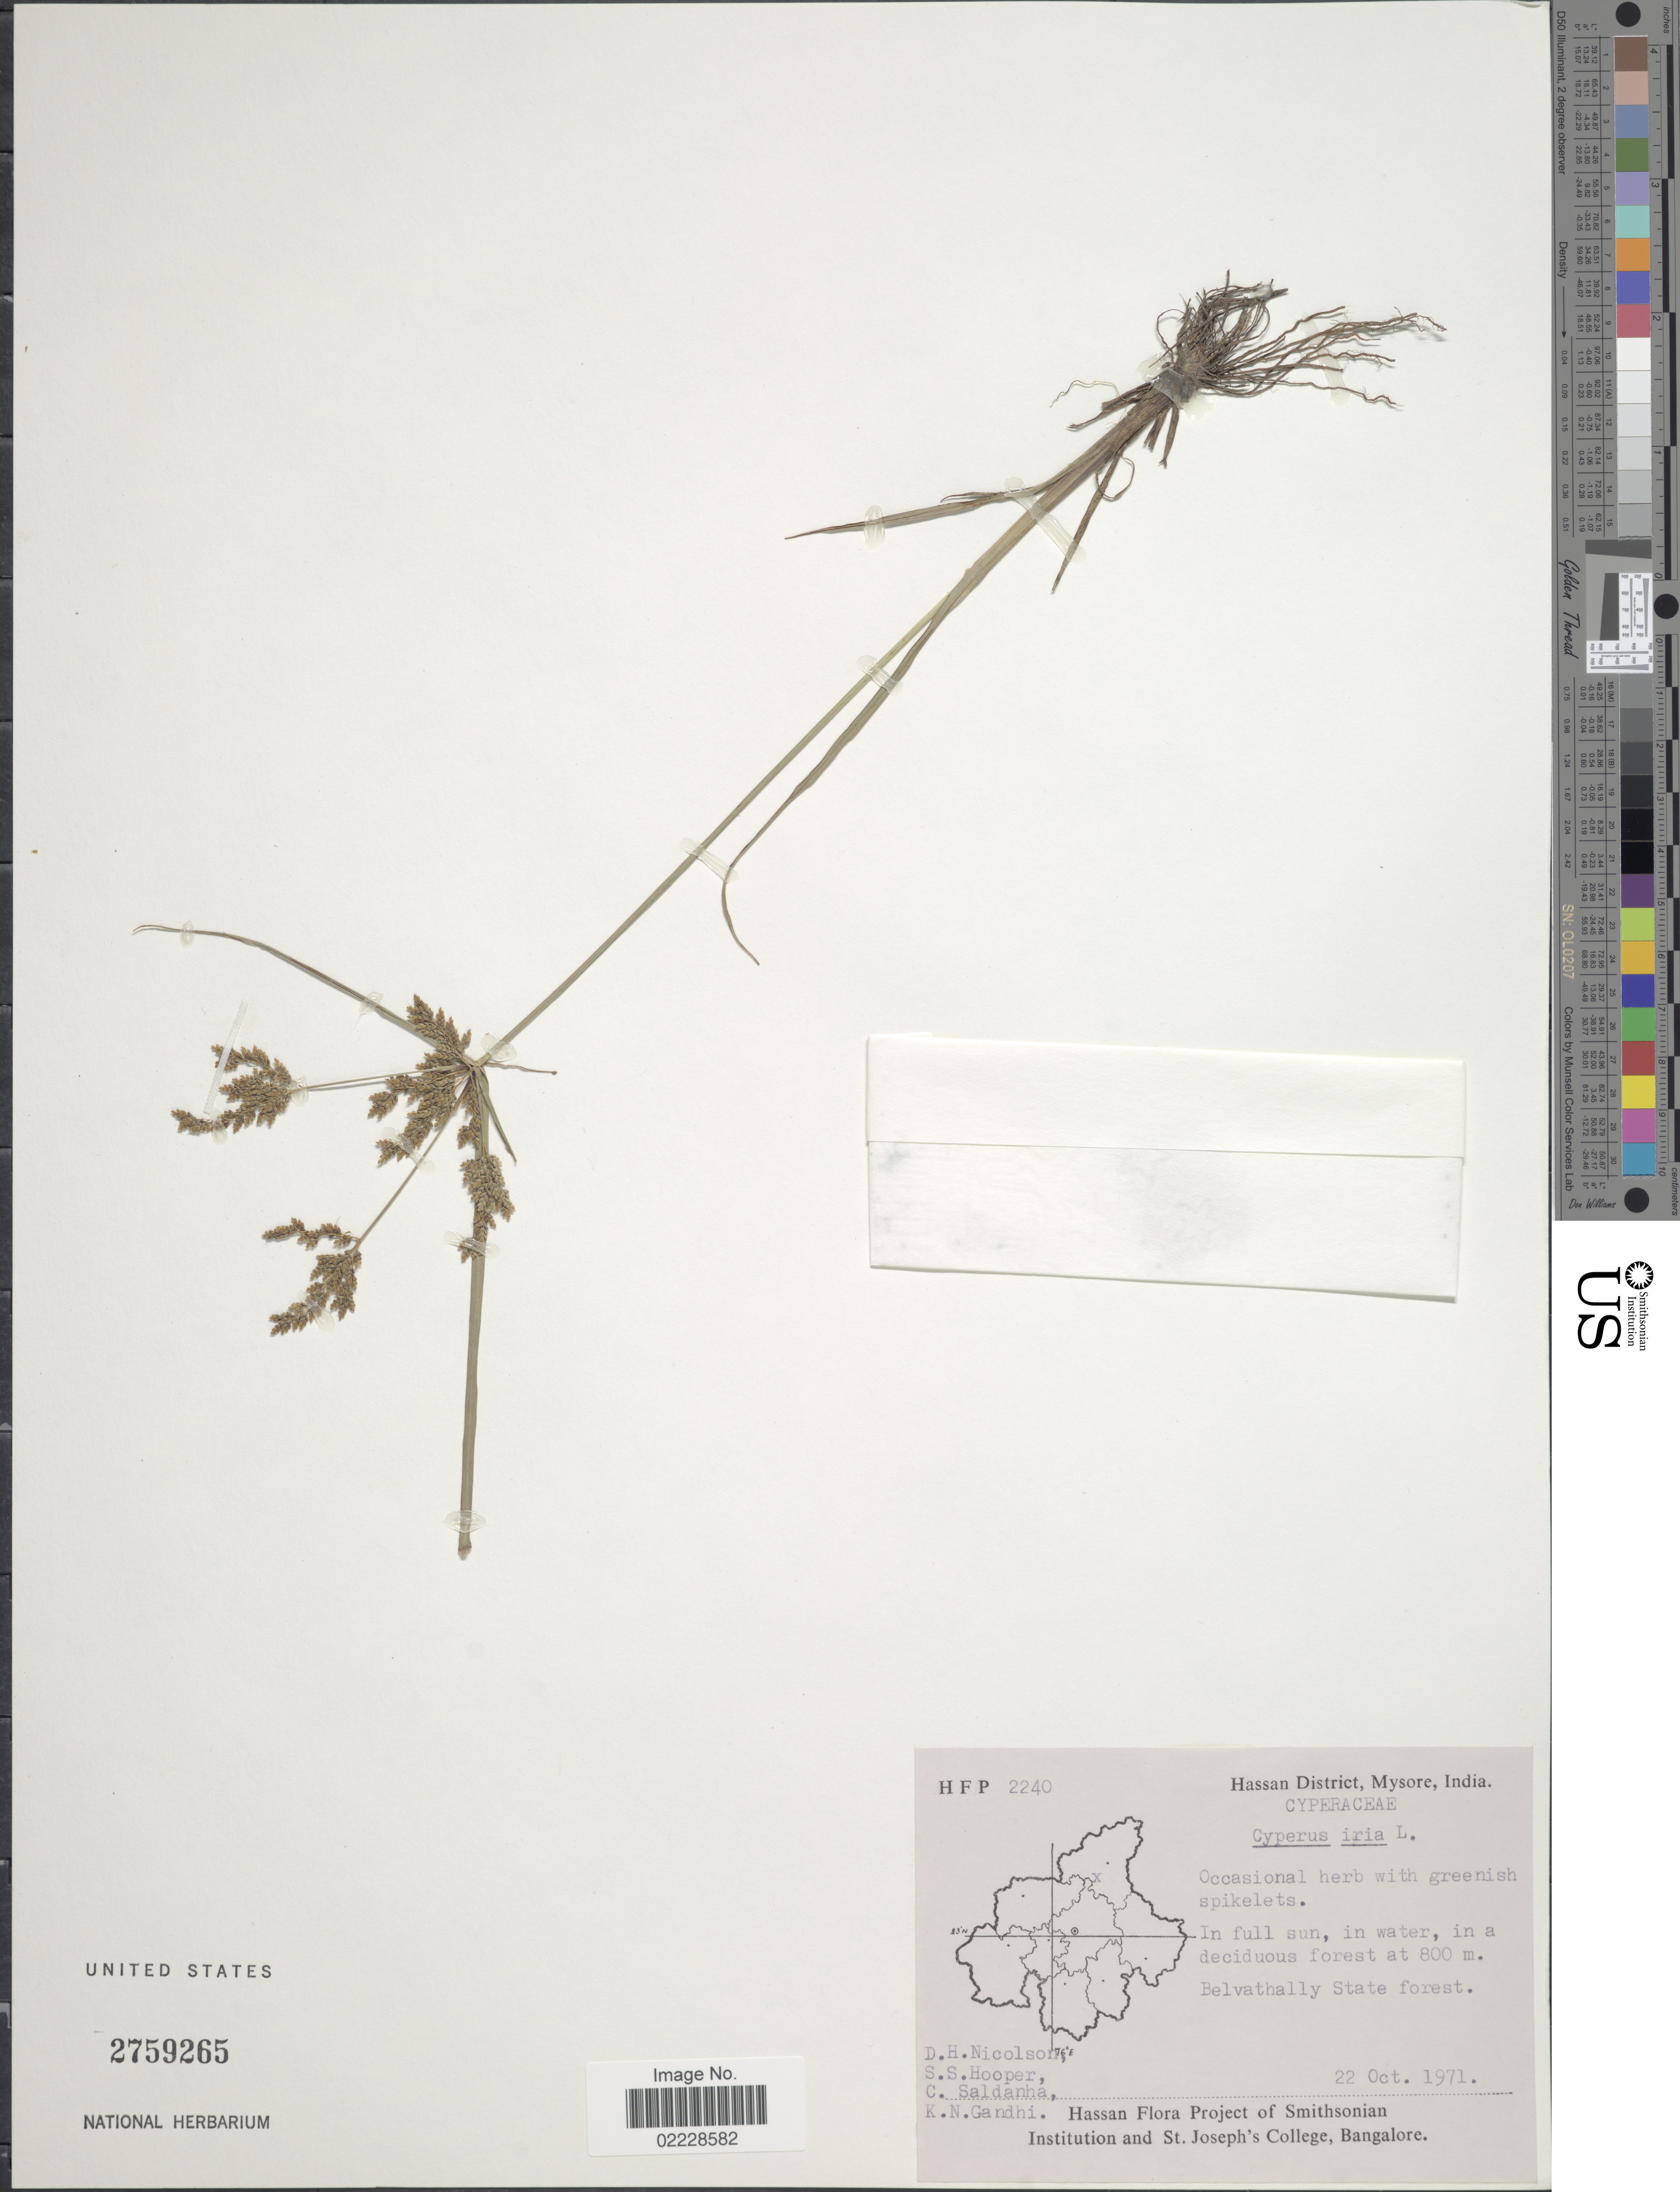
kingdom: Plantae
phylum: Tracheophyta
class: Liliopsida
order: Poales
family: Cyperaceae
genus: Cyperus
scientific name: Cyperus iria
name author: L.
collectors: D. H. Nicolson, S. S. Hooper, C. Saldanha & K. N. Gandhi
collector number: HFP2240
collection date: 1971-10-22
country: India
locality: Hassan District, Mysore, India. Belvathally State forest.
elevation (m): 800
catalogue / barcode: US 2759265